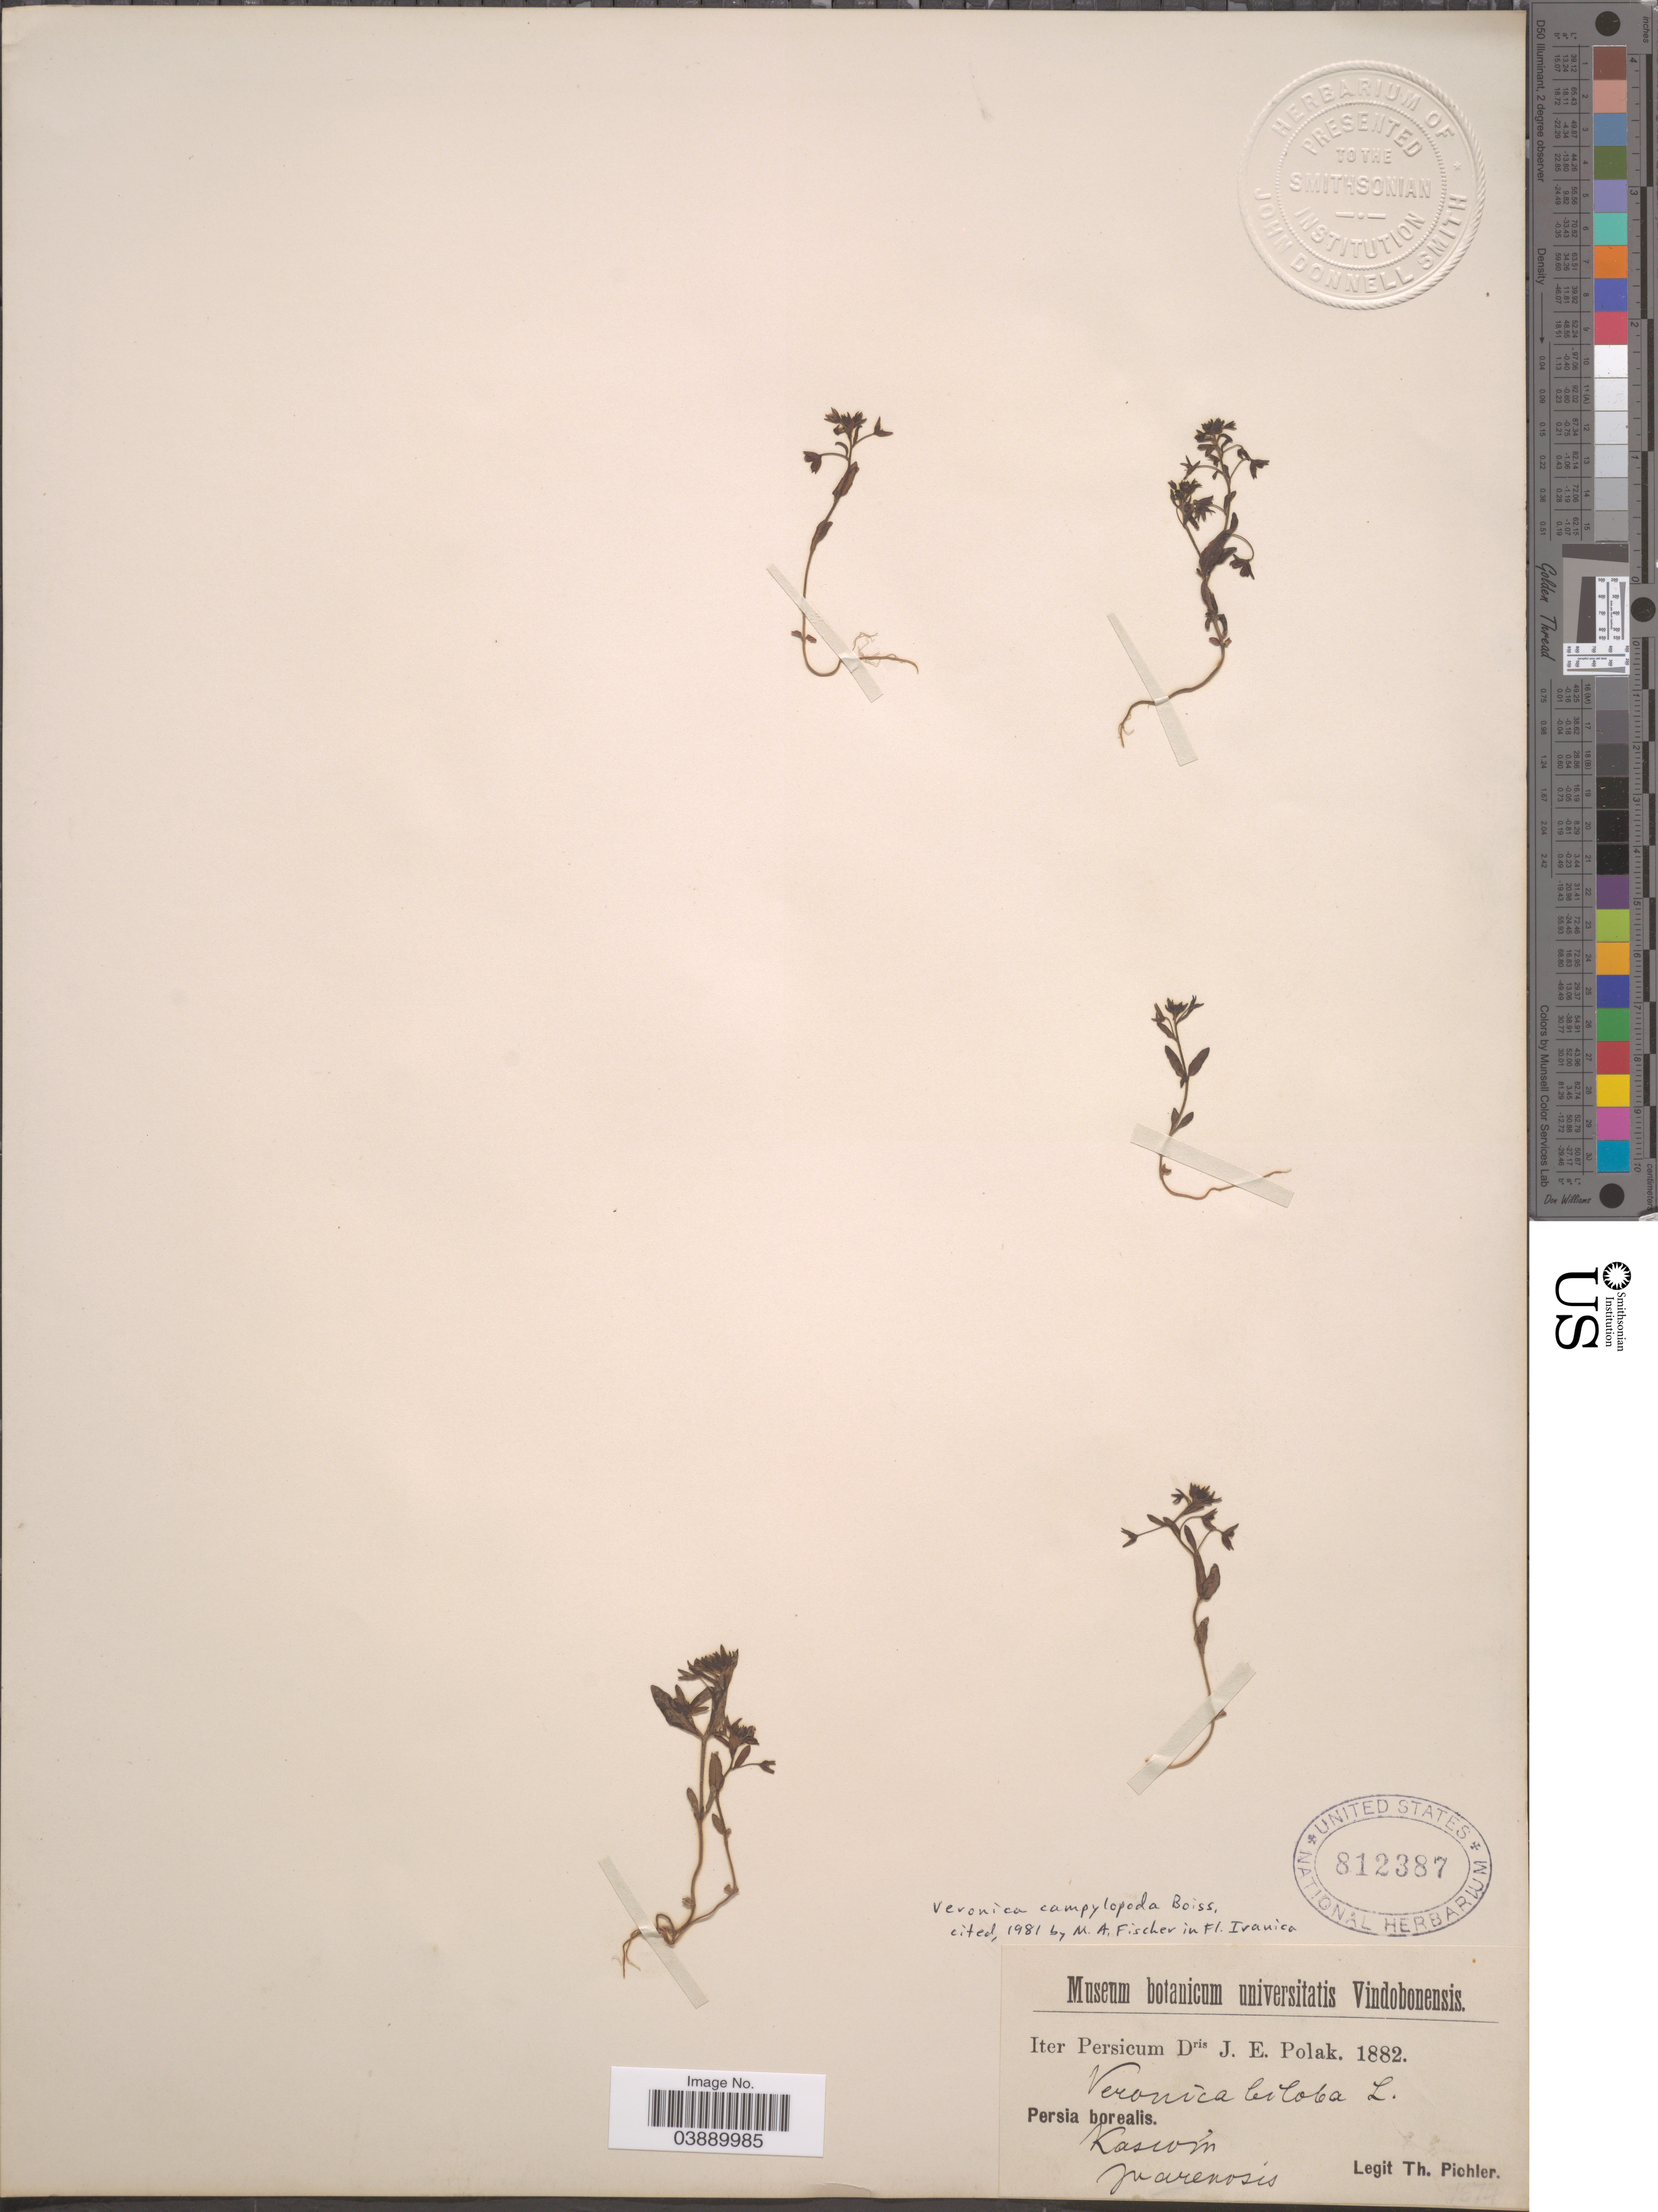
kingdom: Plantae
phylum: Tracheophyta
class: Magnoliopsida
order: Lamiales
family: Plantaginaceae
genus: Veronica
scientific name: Veronica campylopoda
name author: Boiss.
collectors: T. Pichler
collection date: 1882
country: Iran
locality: Persia borealis. Kaswin. Juarenosis.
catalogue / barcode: US 812387